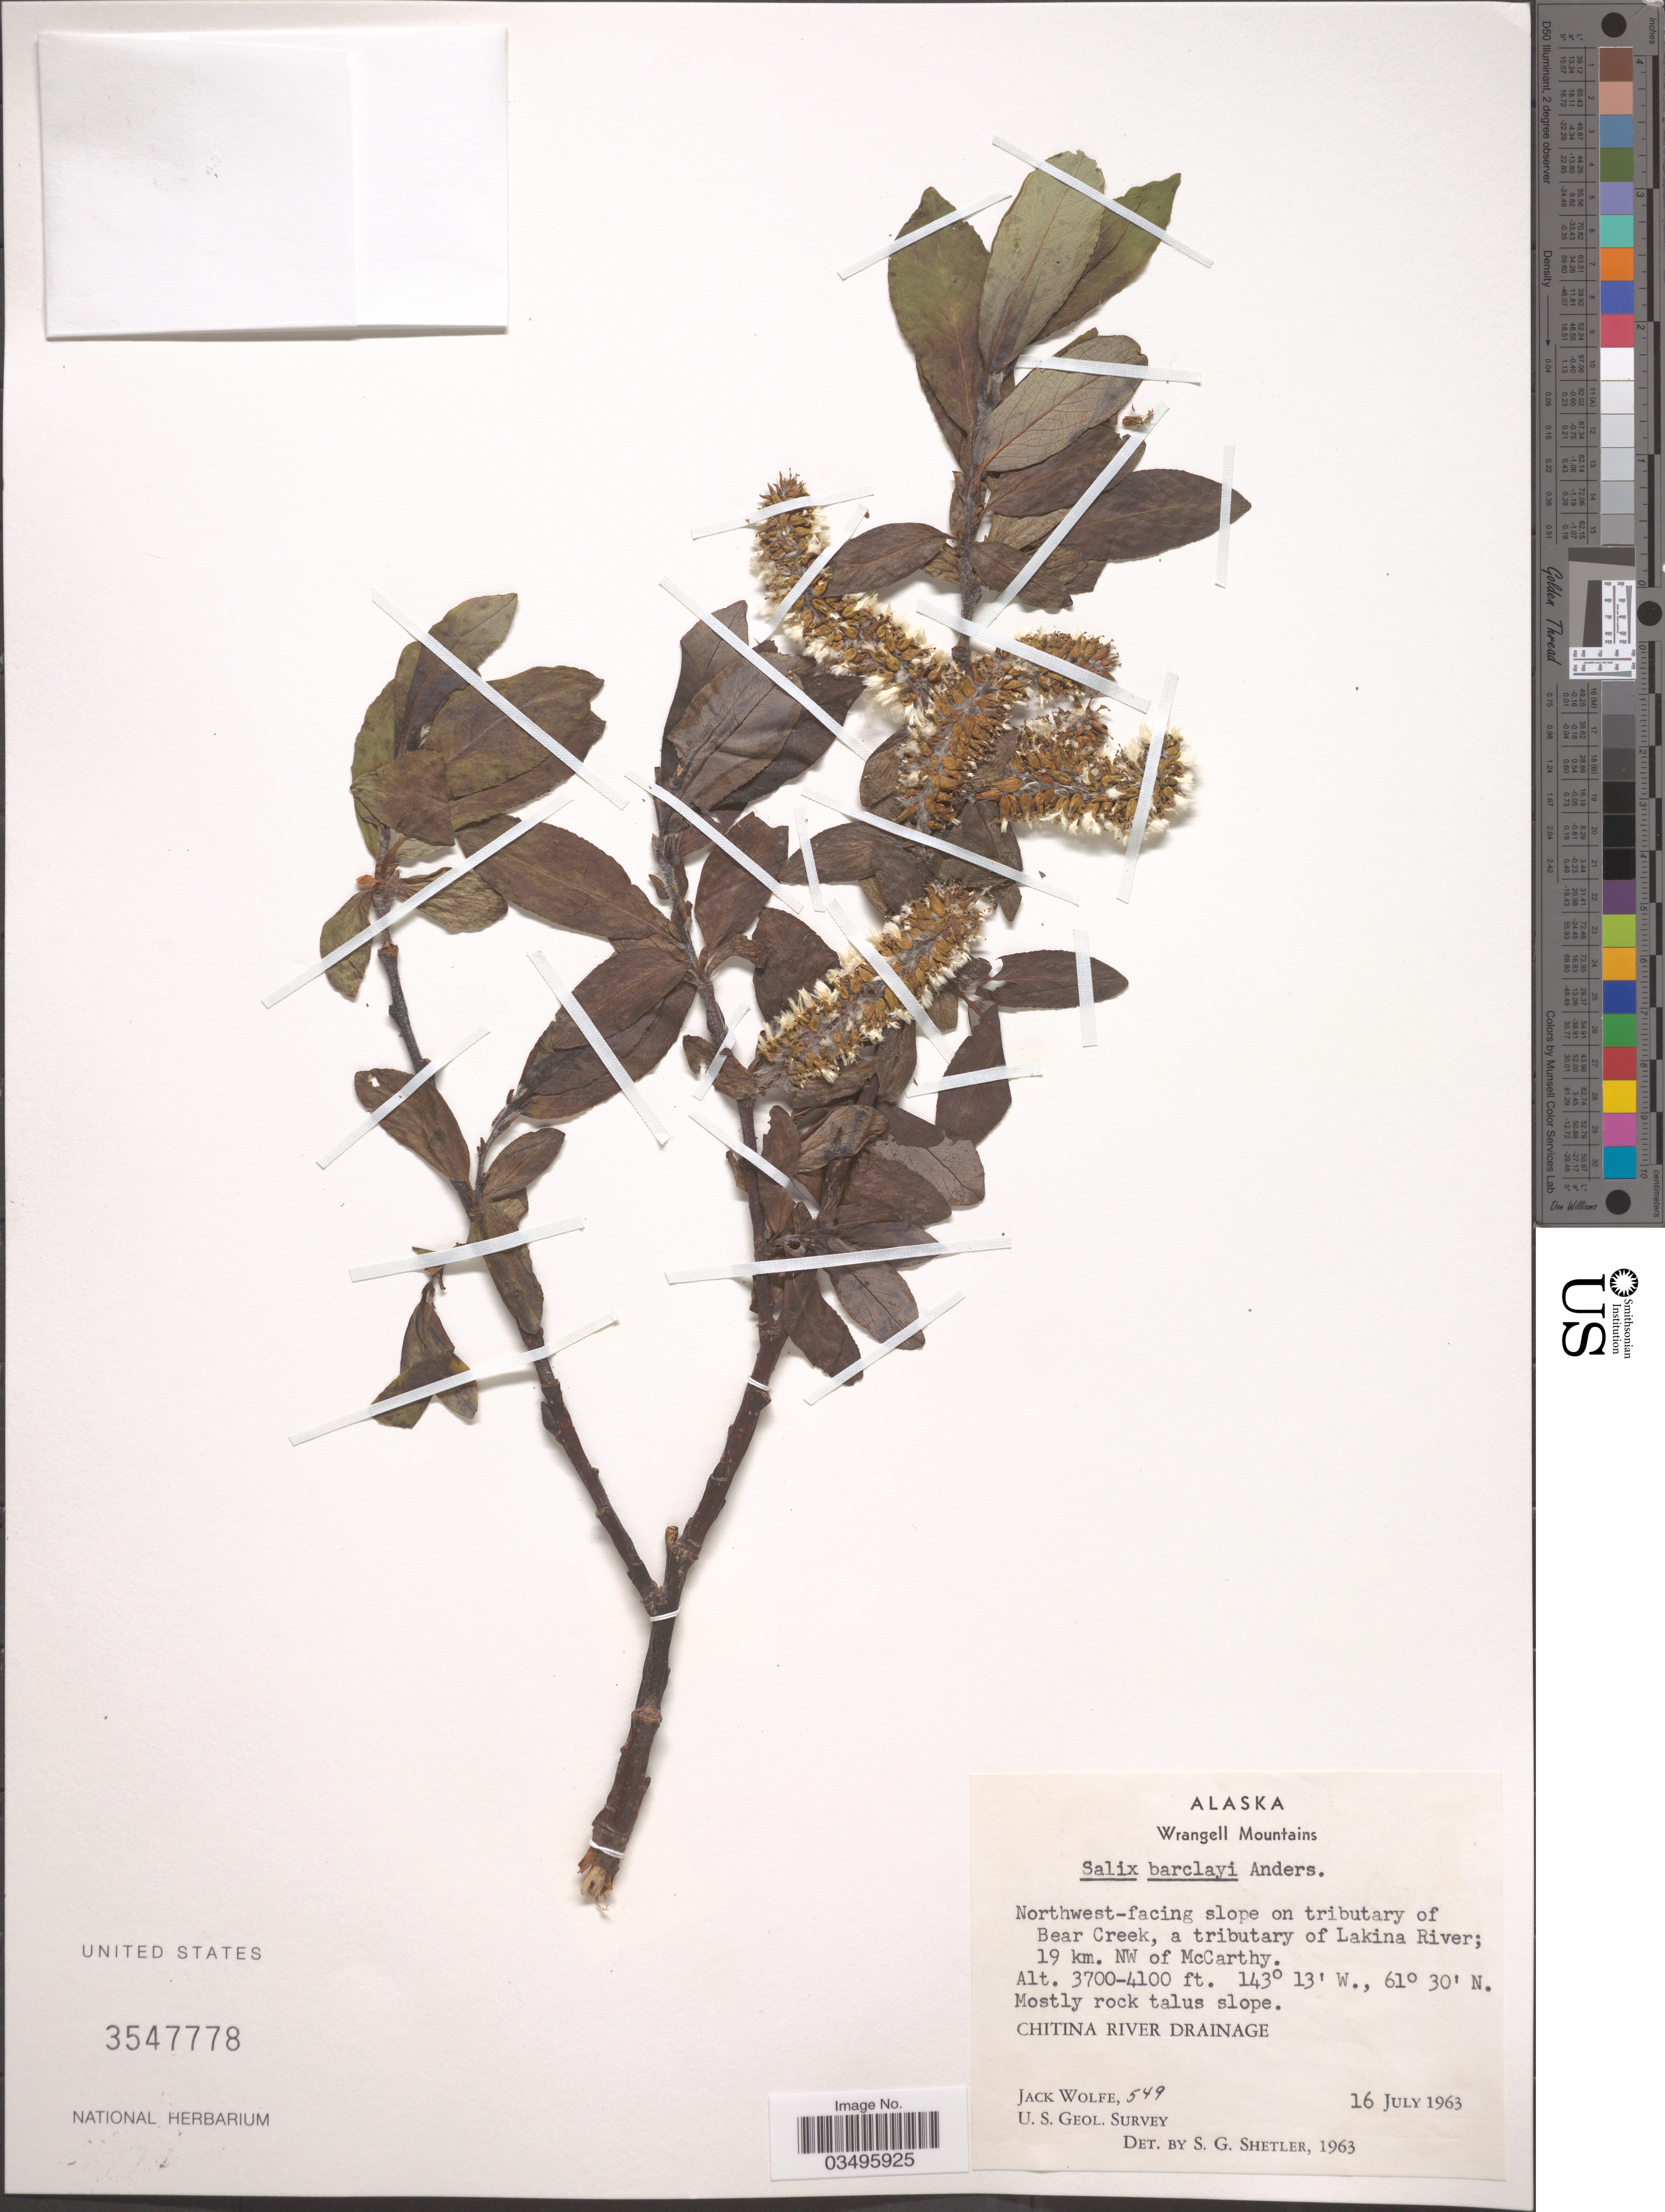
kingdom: Plantae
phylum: Tracheophyta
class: Magnoliopsida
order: Malpighiales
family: Salicaceae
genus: Salix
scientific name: Salix barclayi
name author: Andersson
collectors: J. Wolfe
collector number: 549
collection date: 1963-07-16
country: United States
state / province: Alaska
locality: Wrangell Mountains. Northwest-facing slope on tributary of Bear Creek, a tributary of Lakina River; 19 km. NW of McCarthy.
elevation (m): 1128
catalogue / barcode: US 3547778